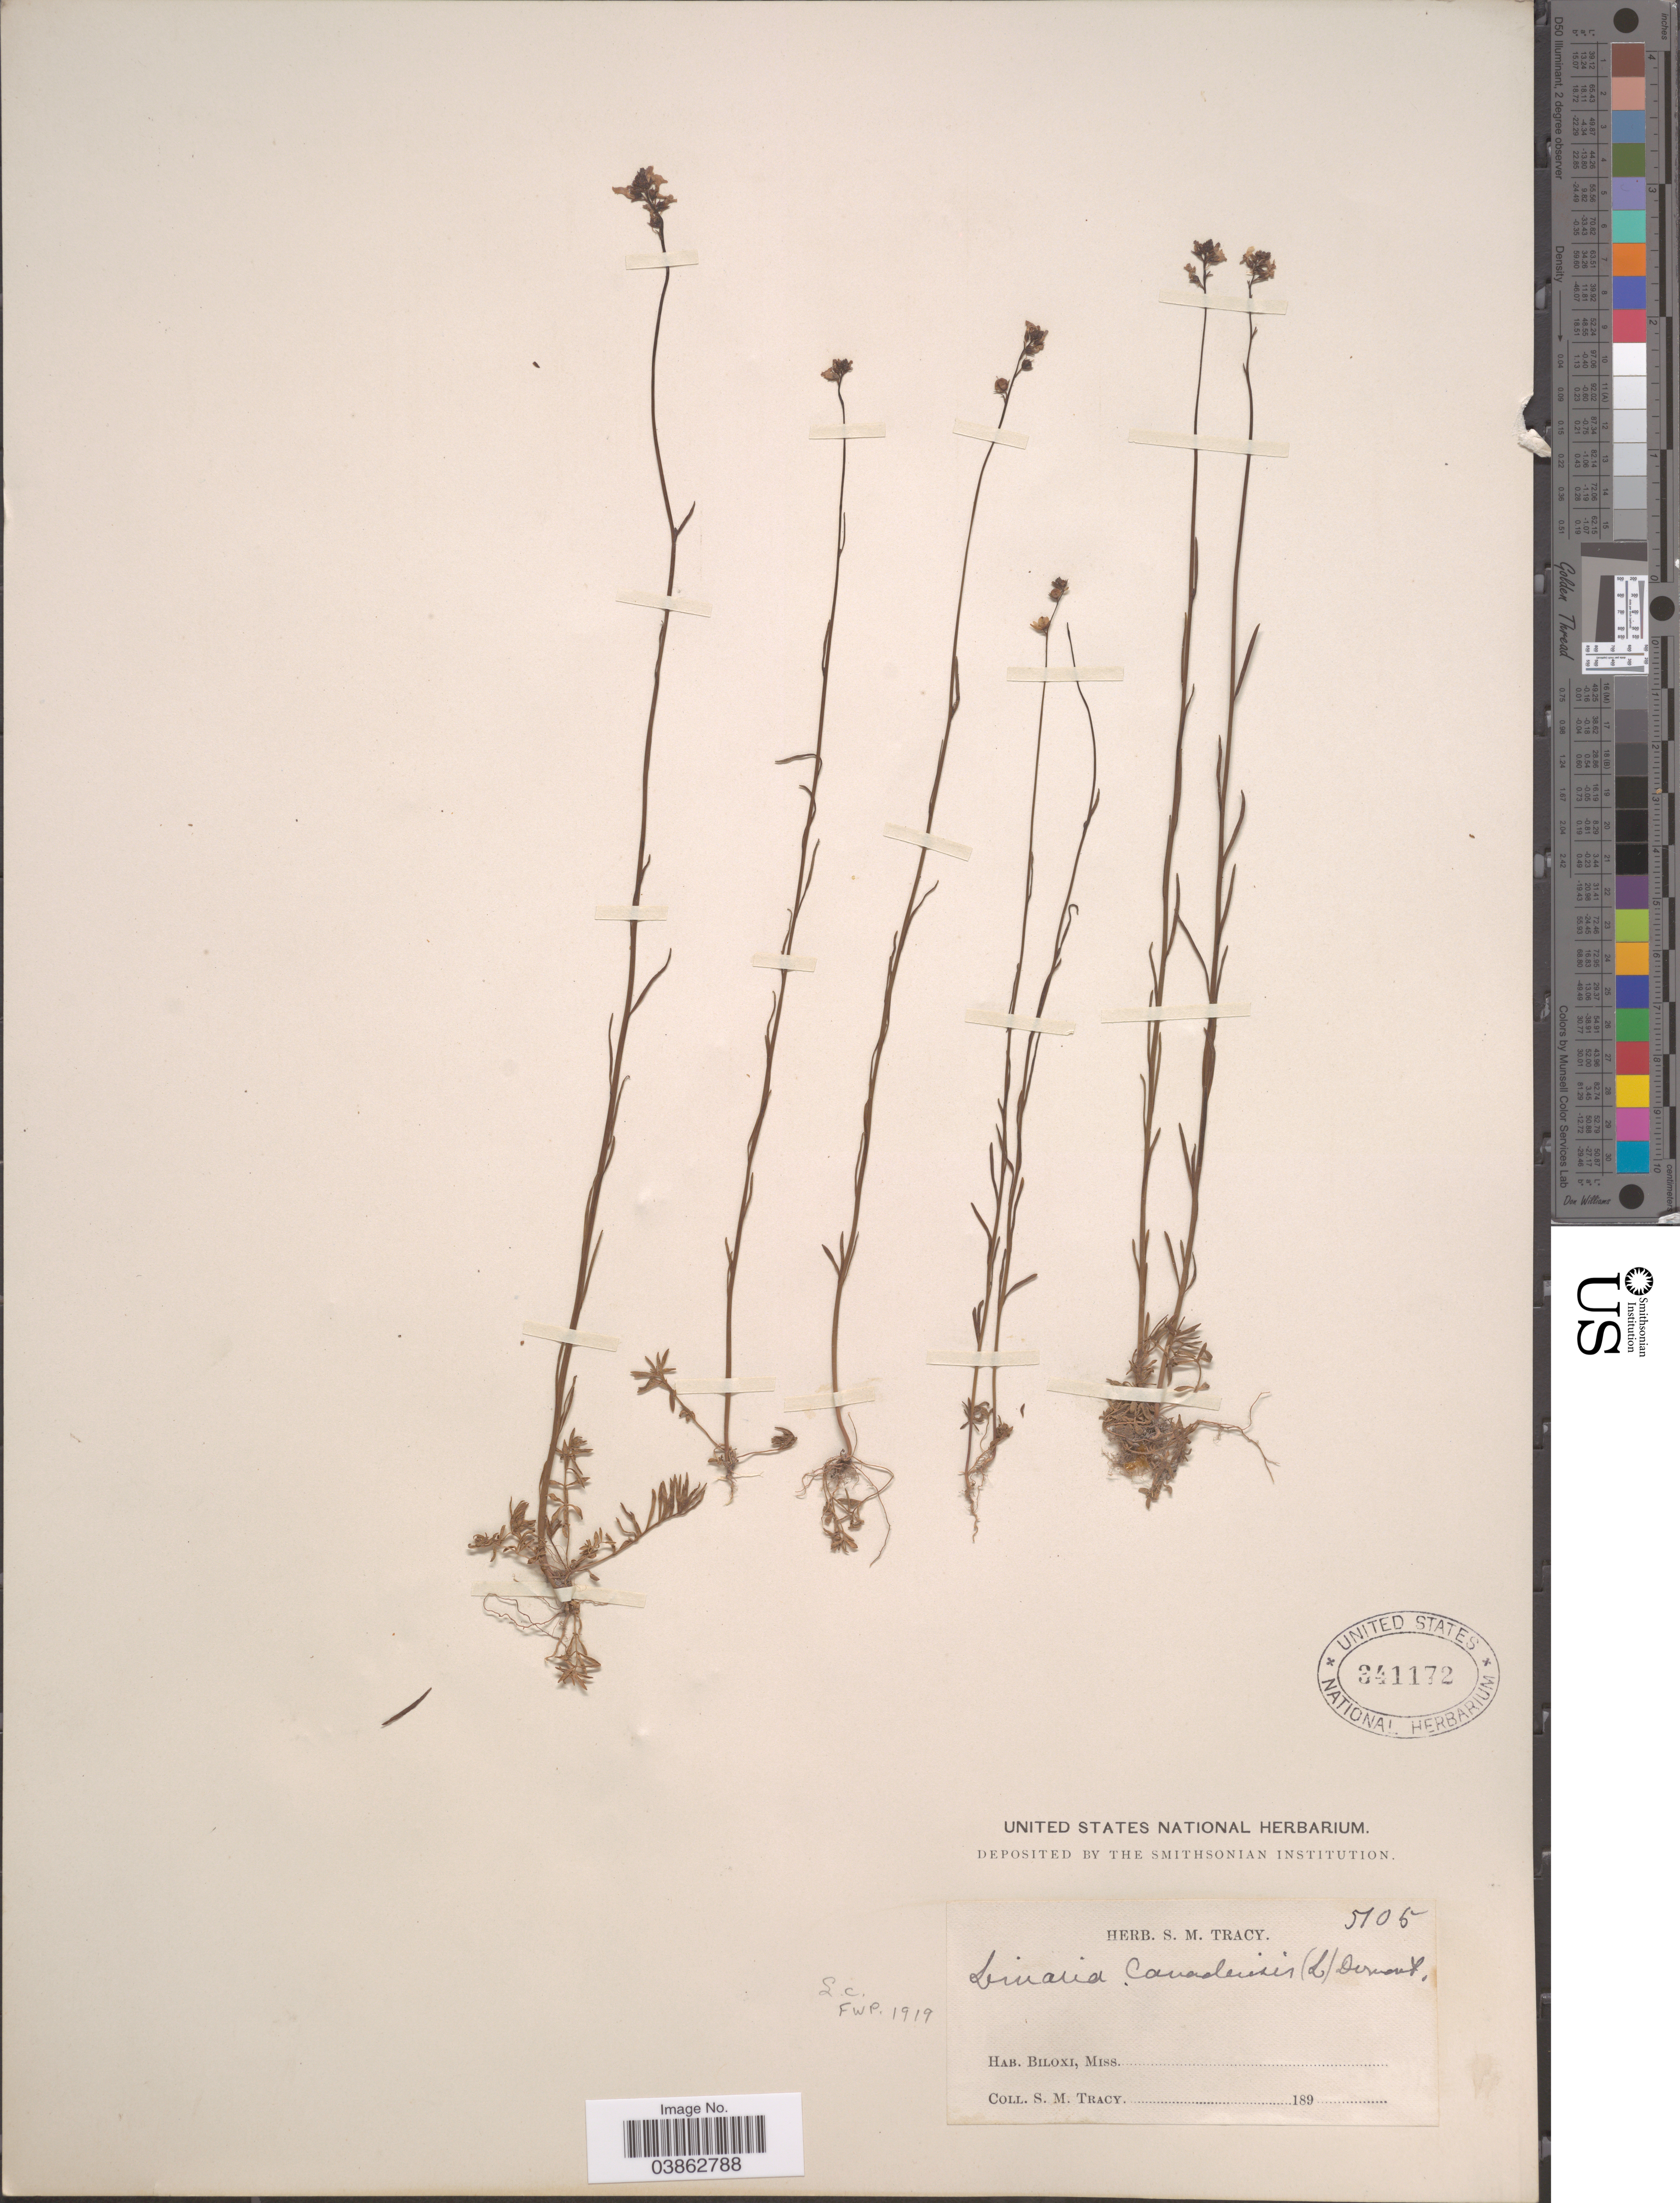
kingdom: Plantae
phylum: Tracheophyta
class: Magnoliopsida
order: Lamiales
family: Plantaginaceae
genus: Linaria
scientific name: Linaria canadensis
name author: (L.) Dum. Cours.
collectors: S. M. Tracy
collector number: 5105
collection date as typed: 189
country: United States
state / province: Mississippi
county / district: Harrison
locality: Biloxi.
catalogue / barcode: US 341172